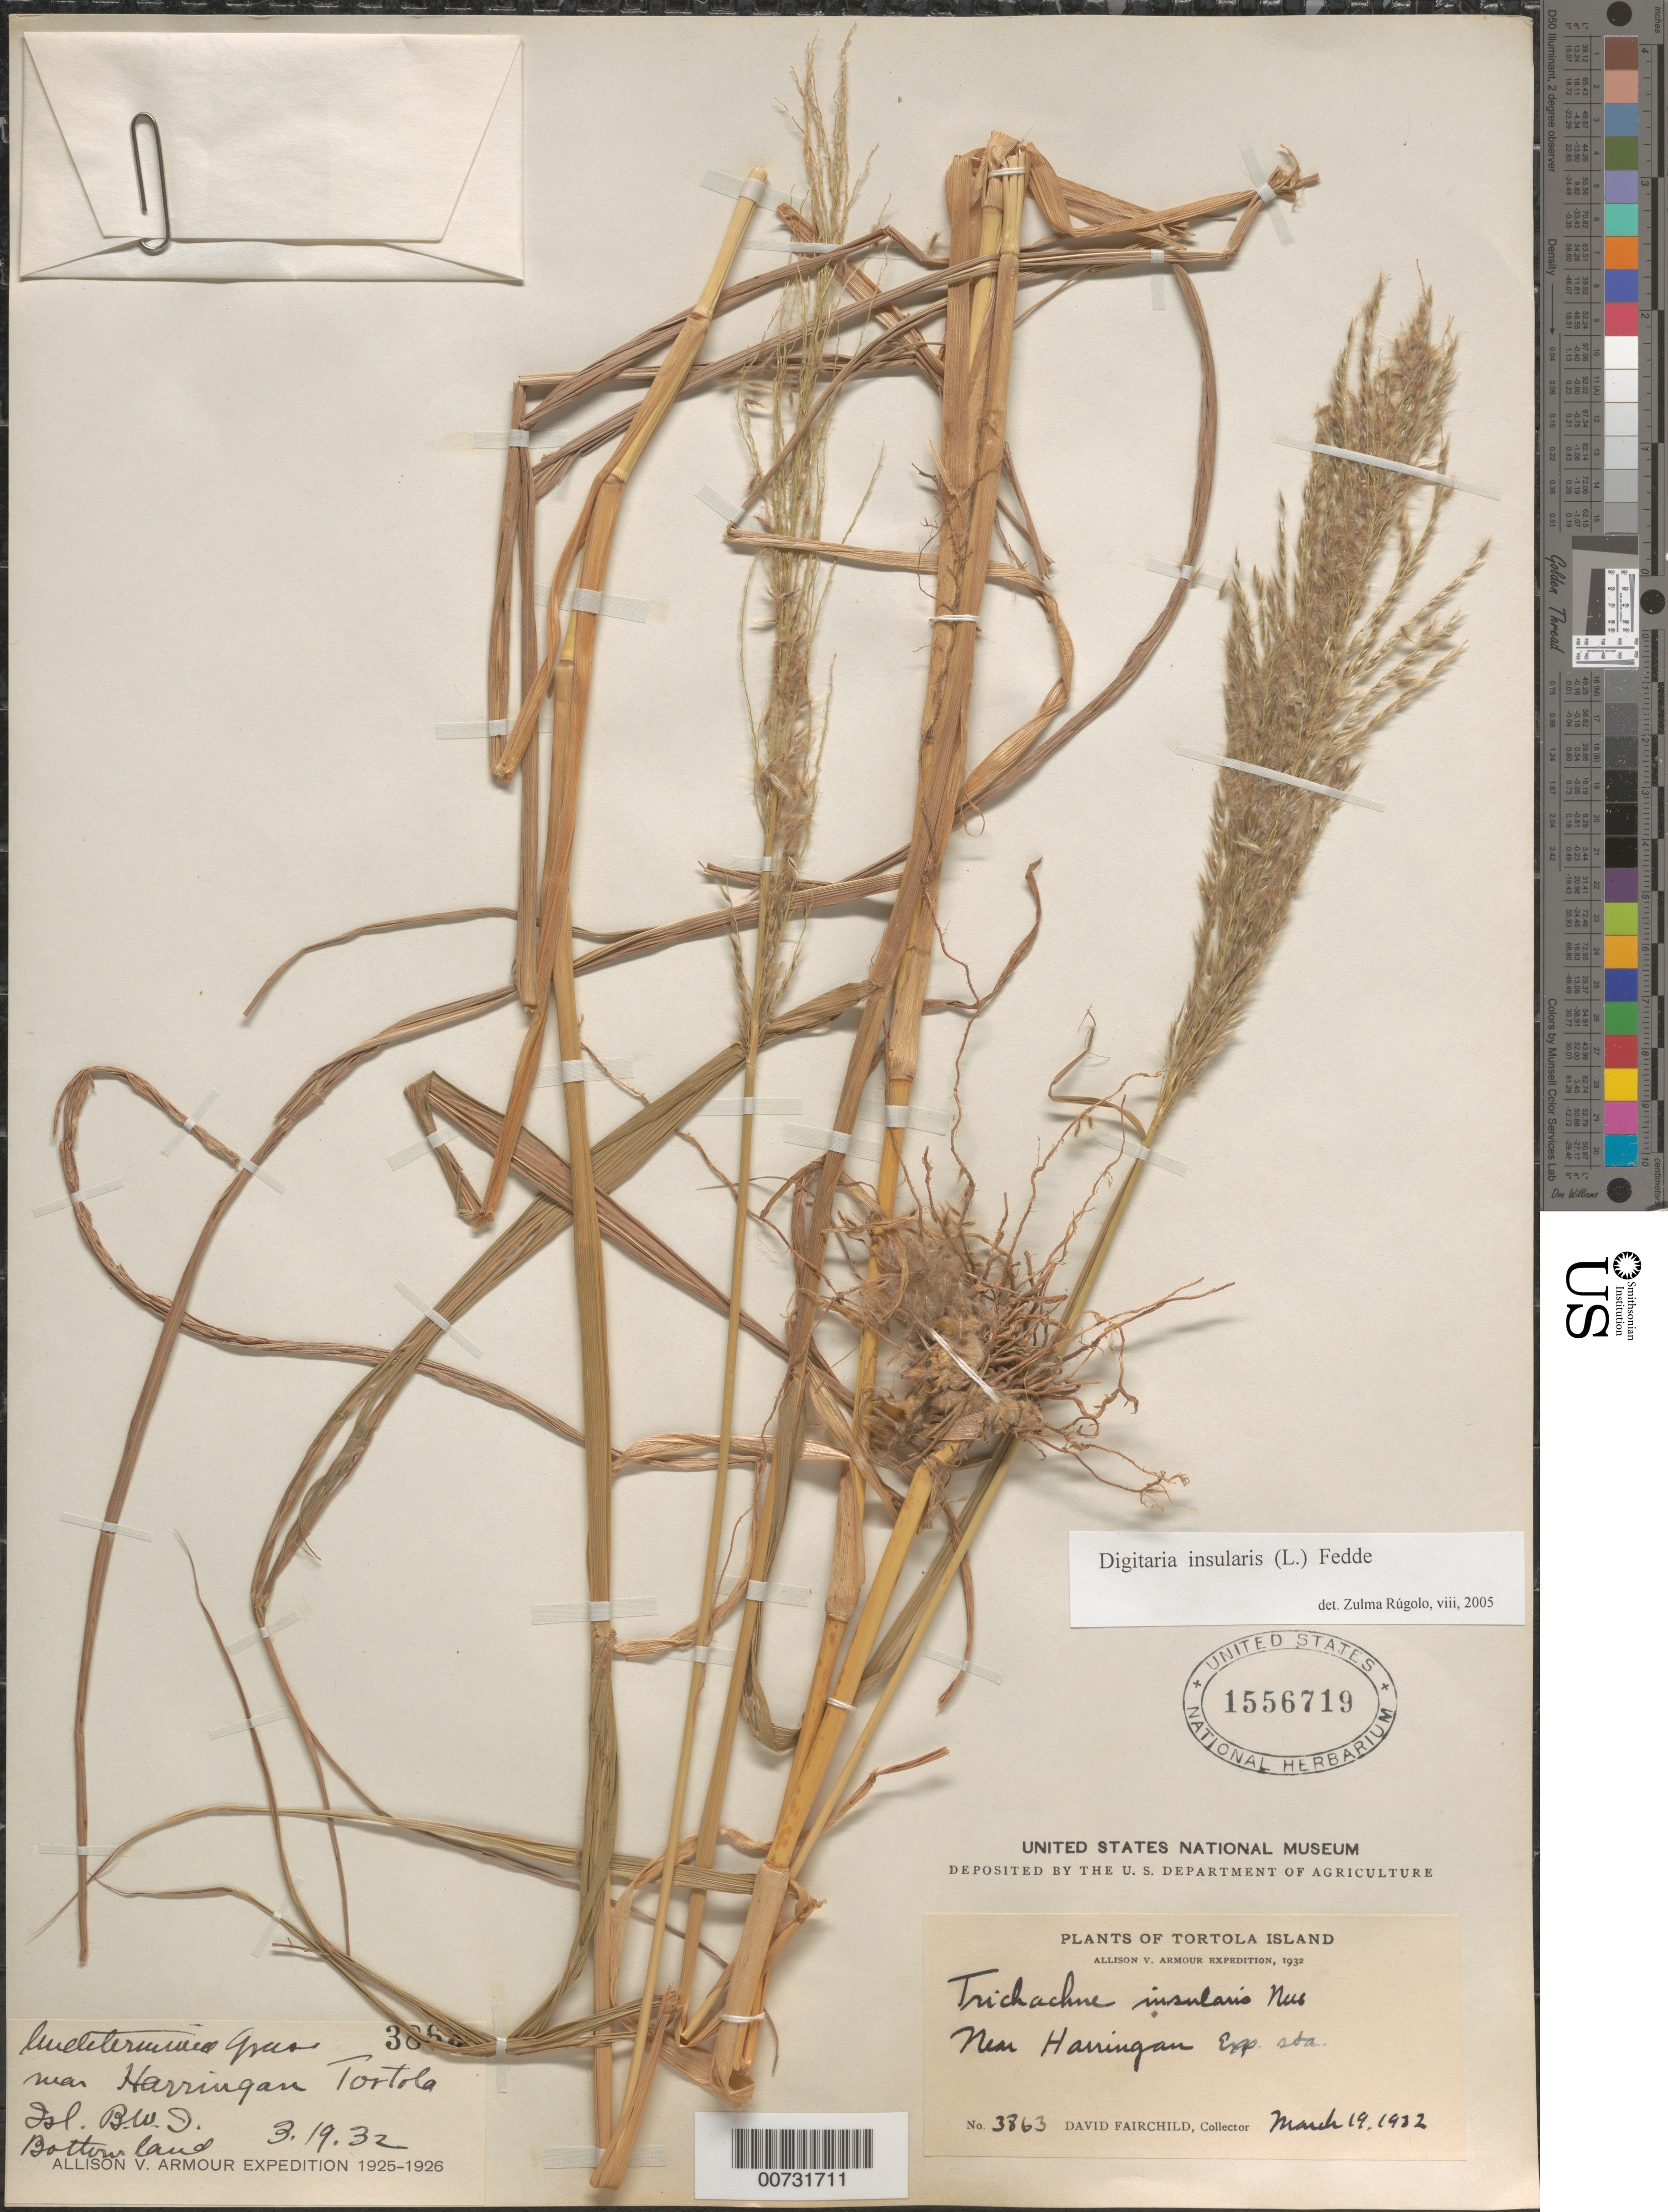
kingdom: Plantae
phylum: Tracheophyta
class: Liliopsida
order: Poales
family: Poaceae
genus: Digitaria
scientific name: Digitaria insularis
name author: (L.) Mez ex Ekman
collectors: D. Fairchild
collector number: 3863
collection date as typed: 19 Mar 1932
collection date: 1932-03-19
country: British Virgin Islands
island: Tortola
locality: Harringan Exp. Station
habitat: Bottom land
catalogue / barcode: US 1556719